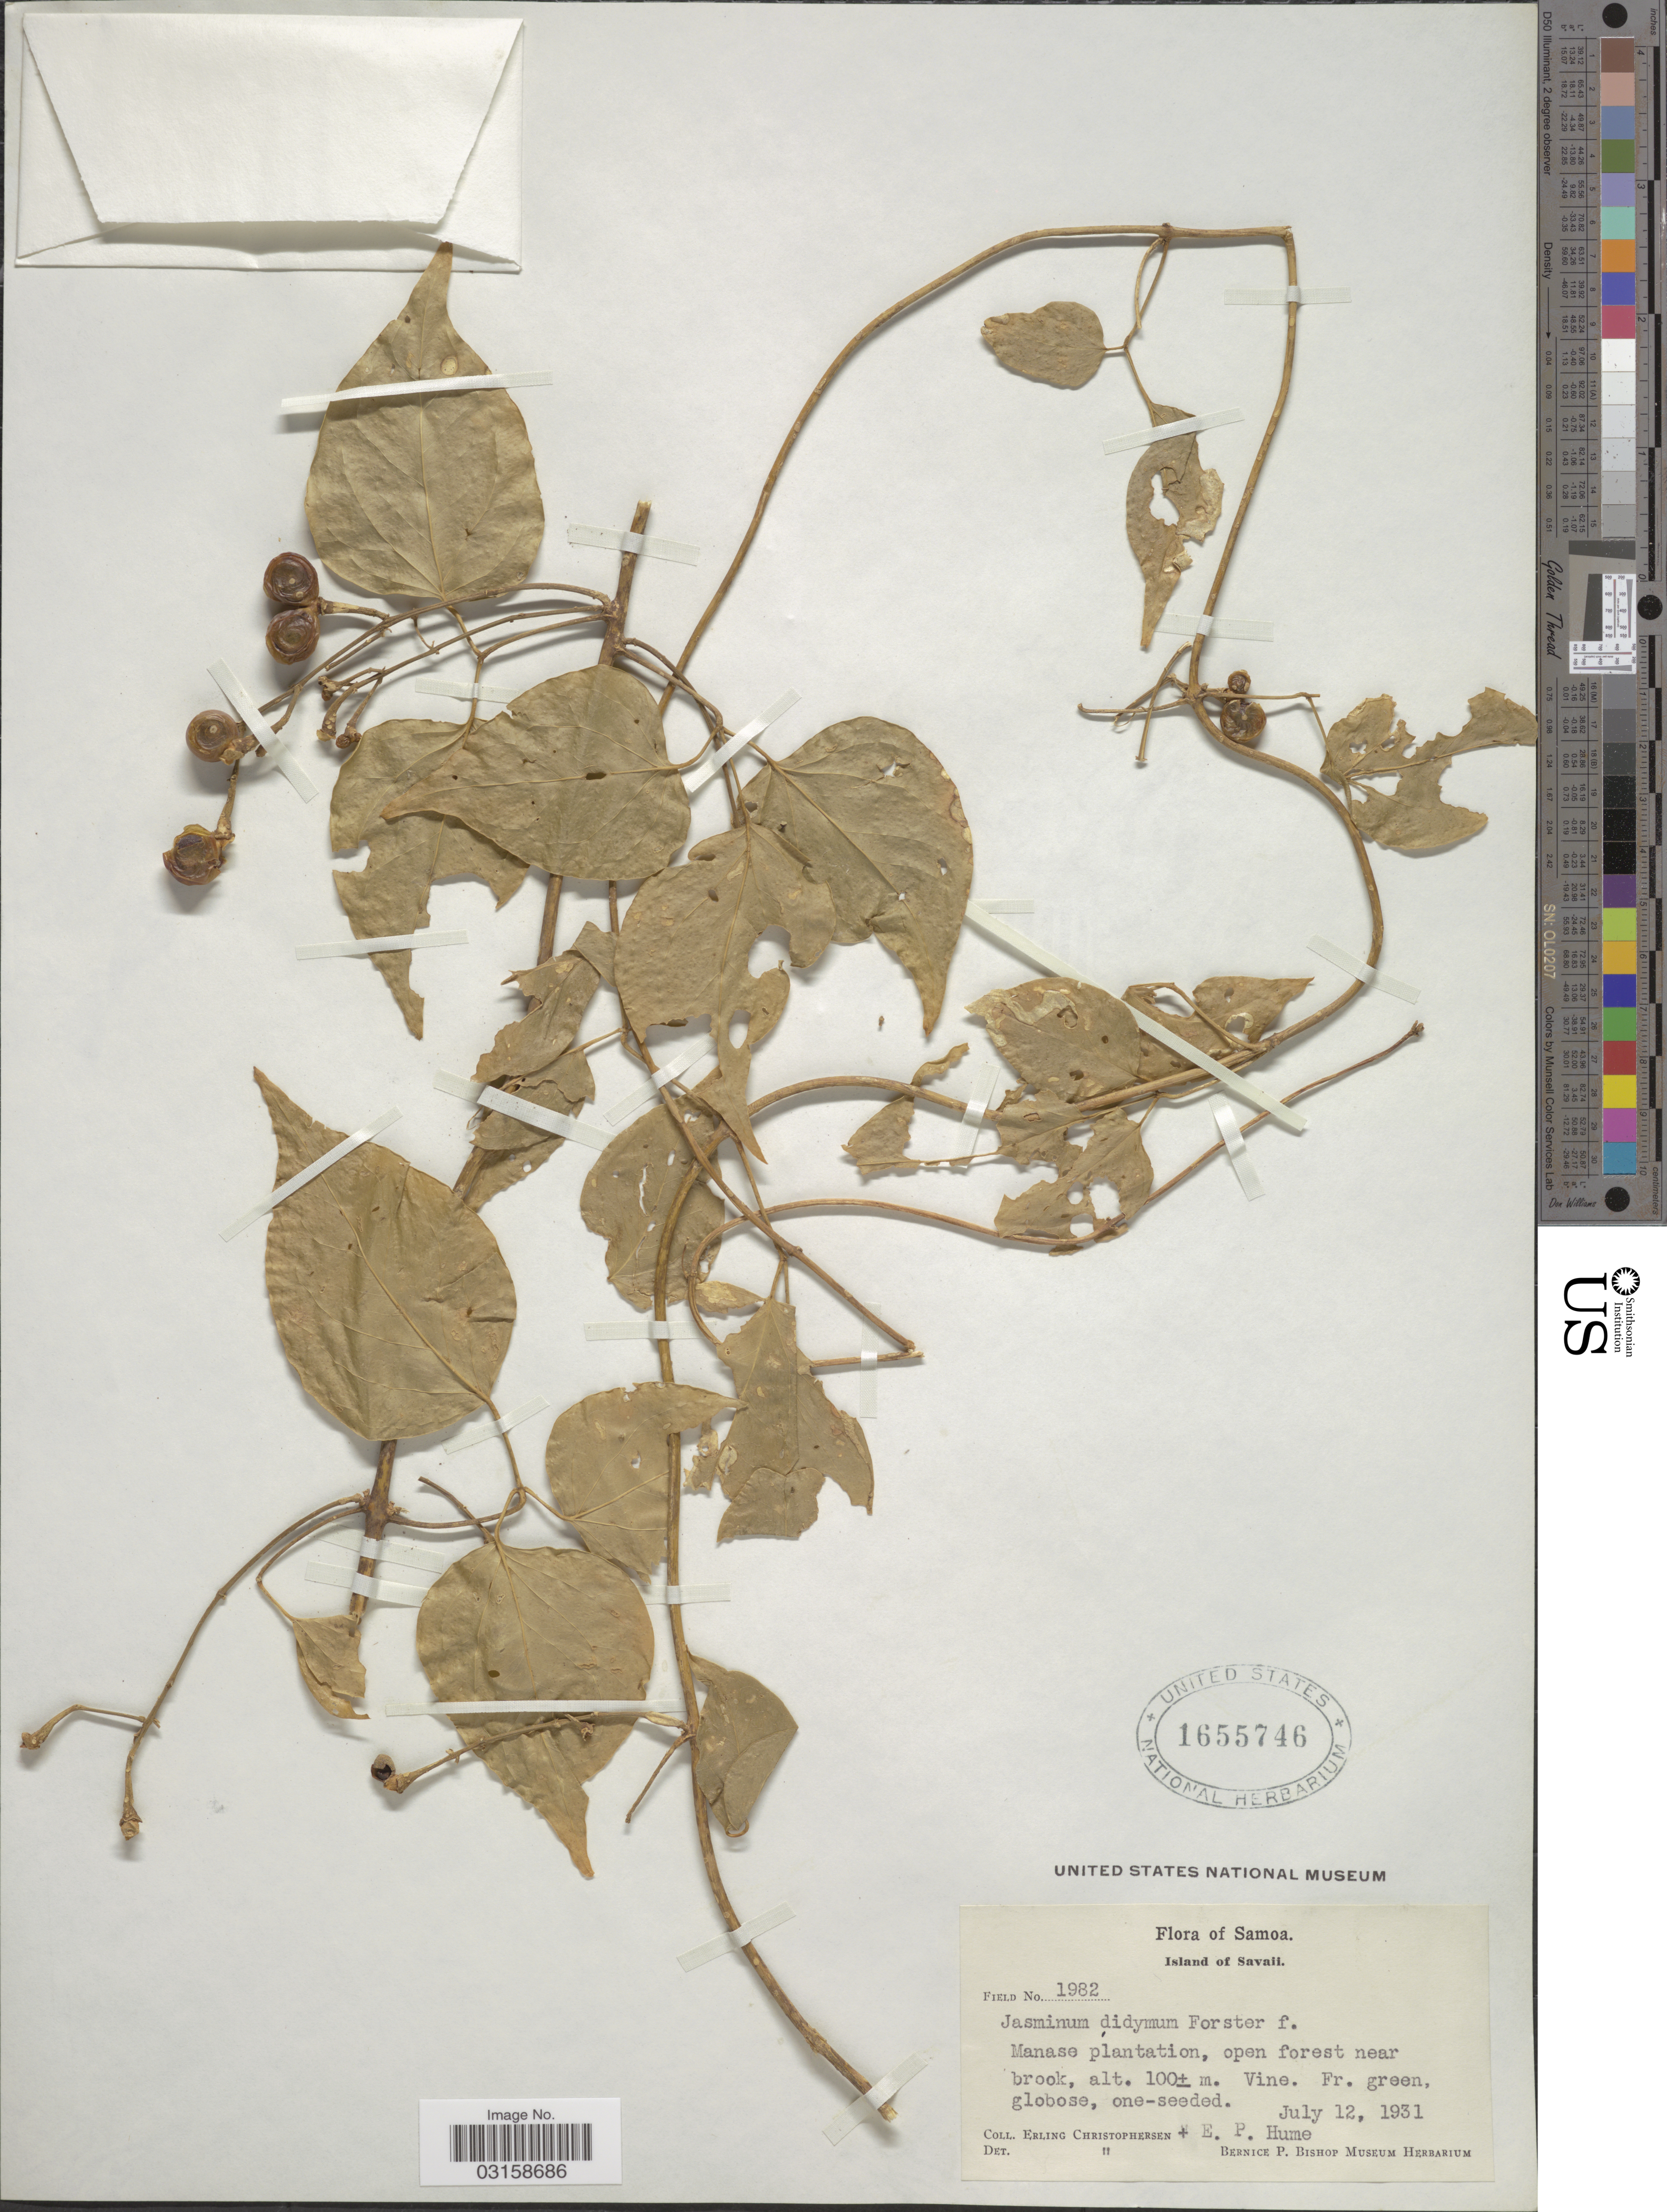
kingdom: Plantae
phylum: Tracheophyta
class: Magnoliopsida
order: Lamiales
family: Oleaceae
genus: Jasminum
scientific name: Jasminum didymum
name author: G. Forst.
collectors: E. Christophersen & E. P. Hume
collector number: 1982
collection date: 1931-07-12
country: Samoa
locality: Samoa. Island of Savaii. Manase plantation, open forest near brook.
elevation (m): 100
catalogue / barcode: US 1655746